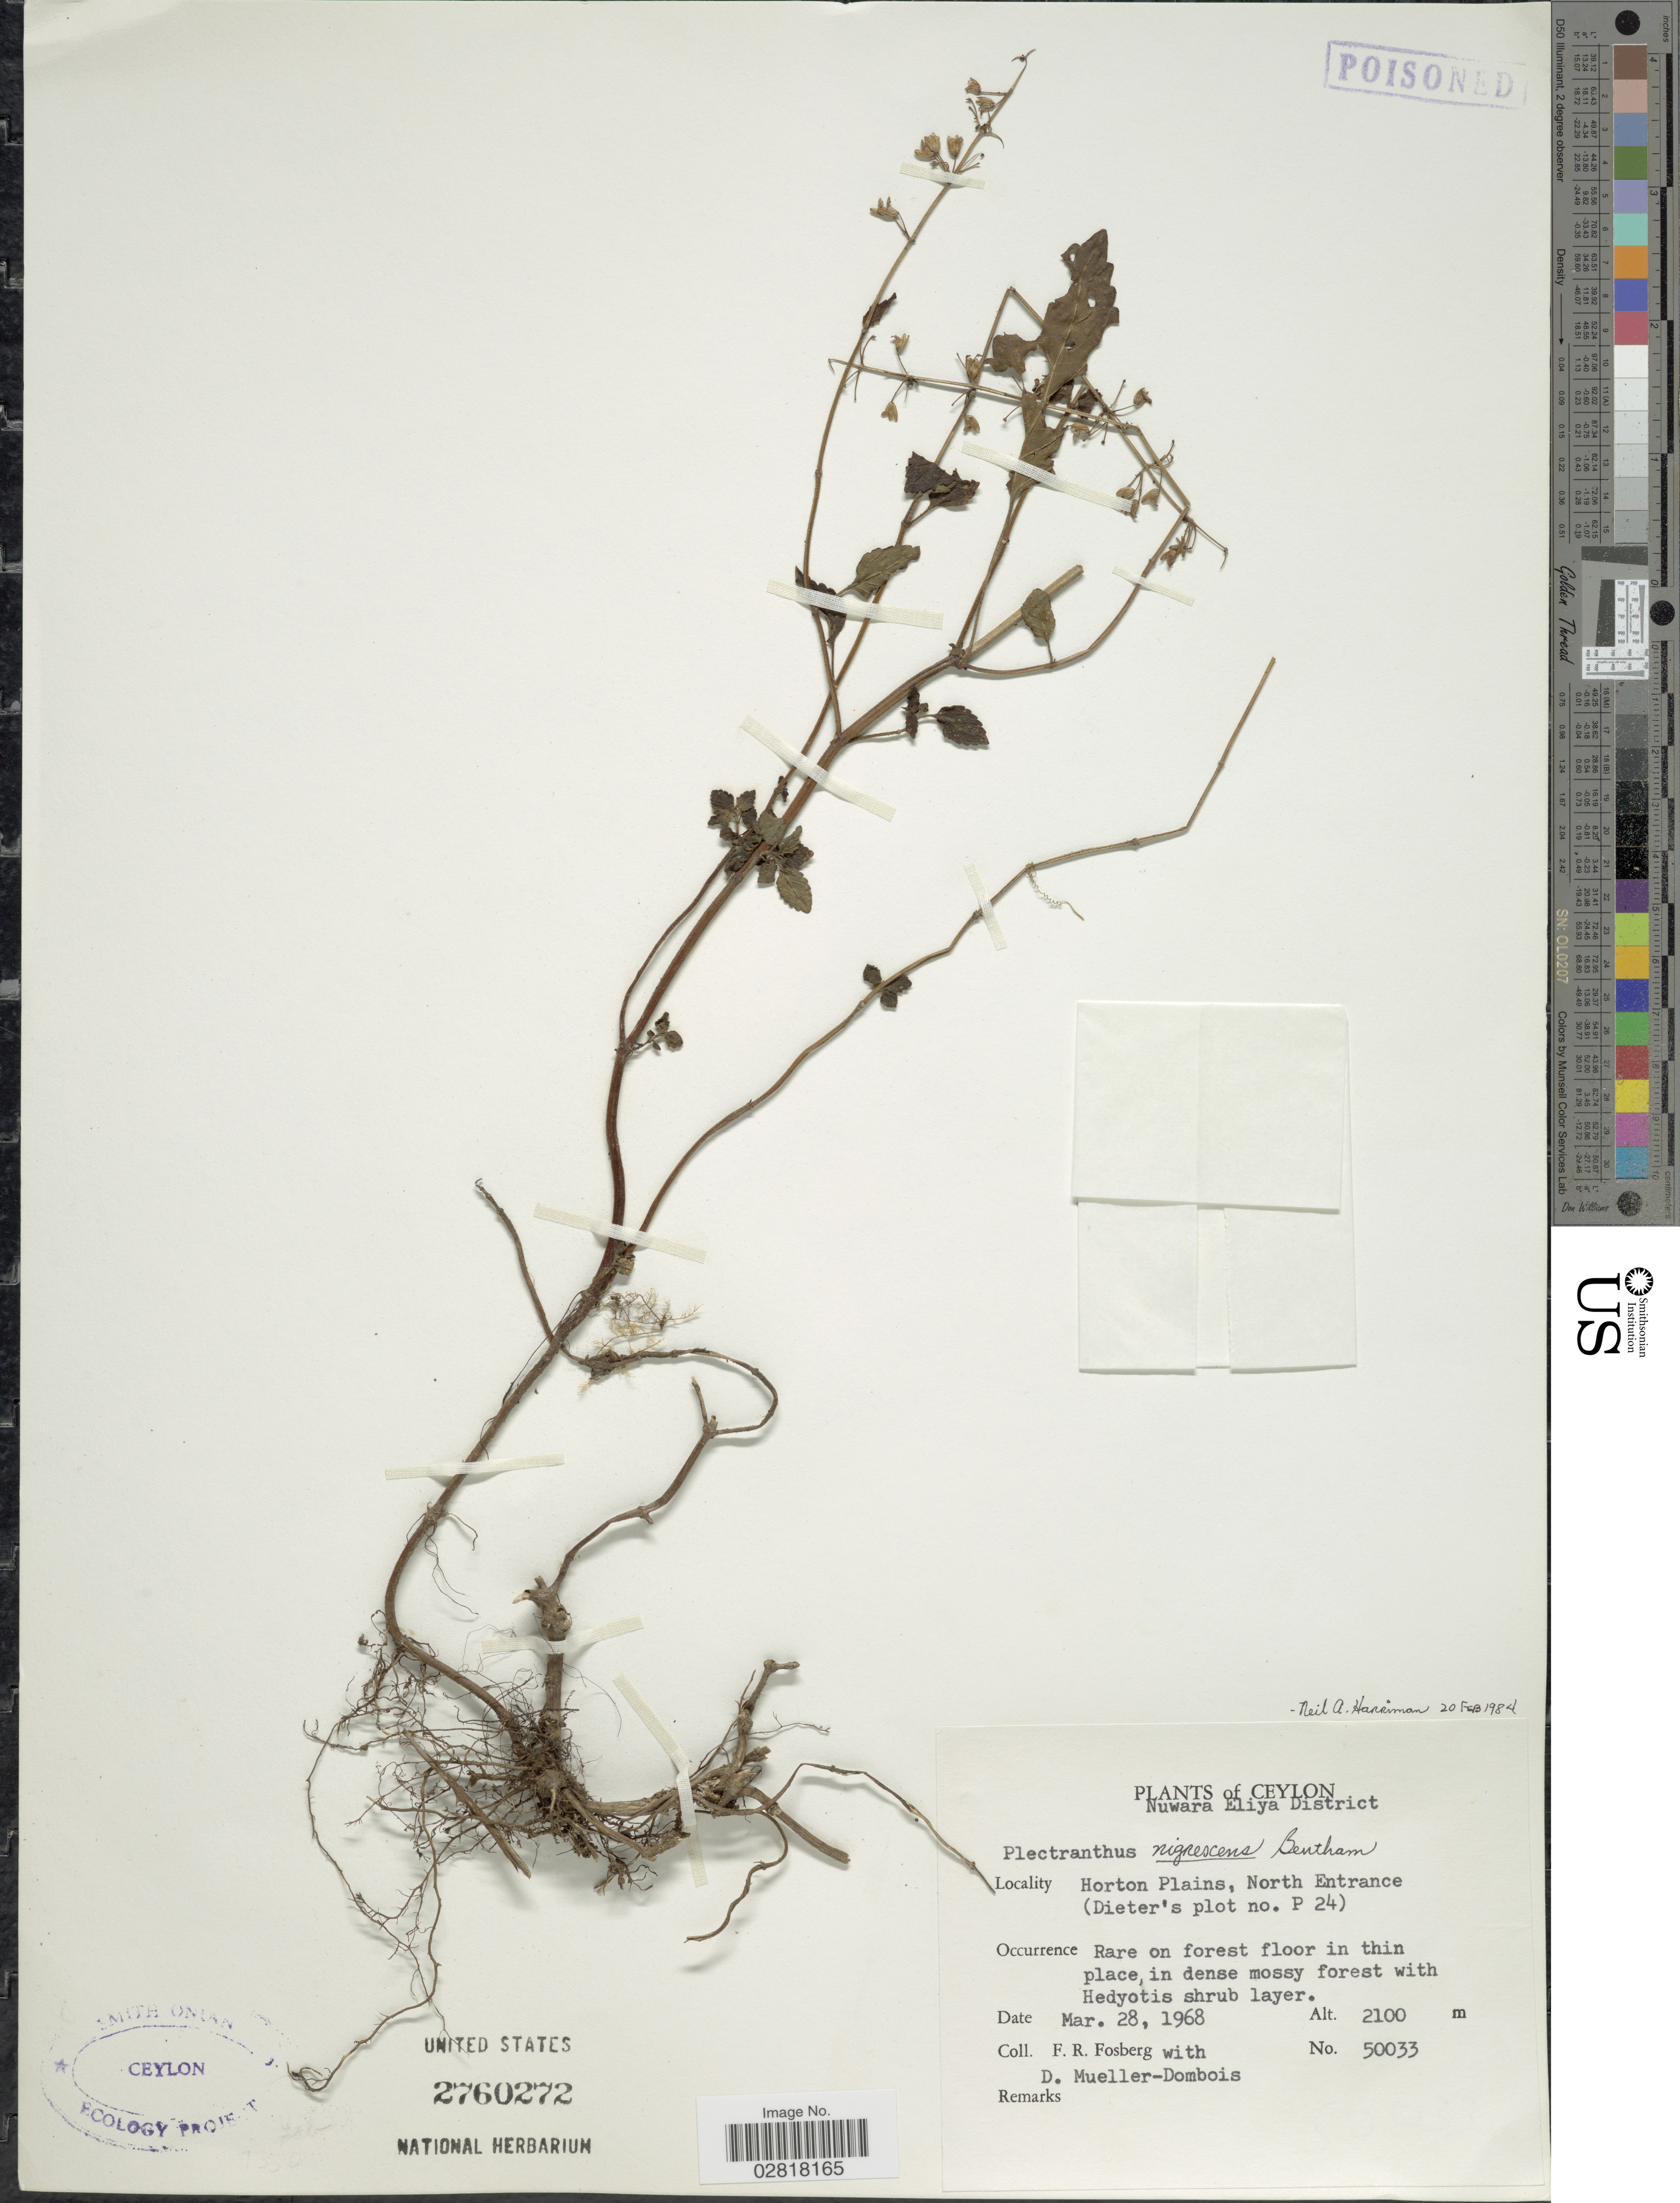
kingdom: Plantae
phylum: Tracheophyta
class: Magnoliopsida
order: Lamiales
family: Lamiaceae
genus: Plectranthus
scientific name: Plectranthus nigrescens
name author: Benth.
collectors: F. R. Fosberg & D. Mueller-Dombois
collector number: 50033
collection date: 1968-03-28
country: Sri Lanka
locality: Ceylon, Nuwara Eliya District, Horton Plains, North Entrance (Dieter's plot no. P 24).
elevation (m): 2100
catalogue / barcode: US 2760272